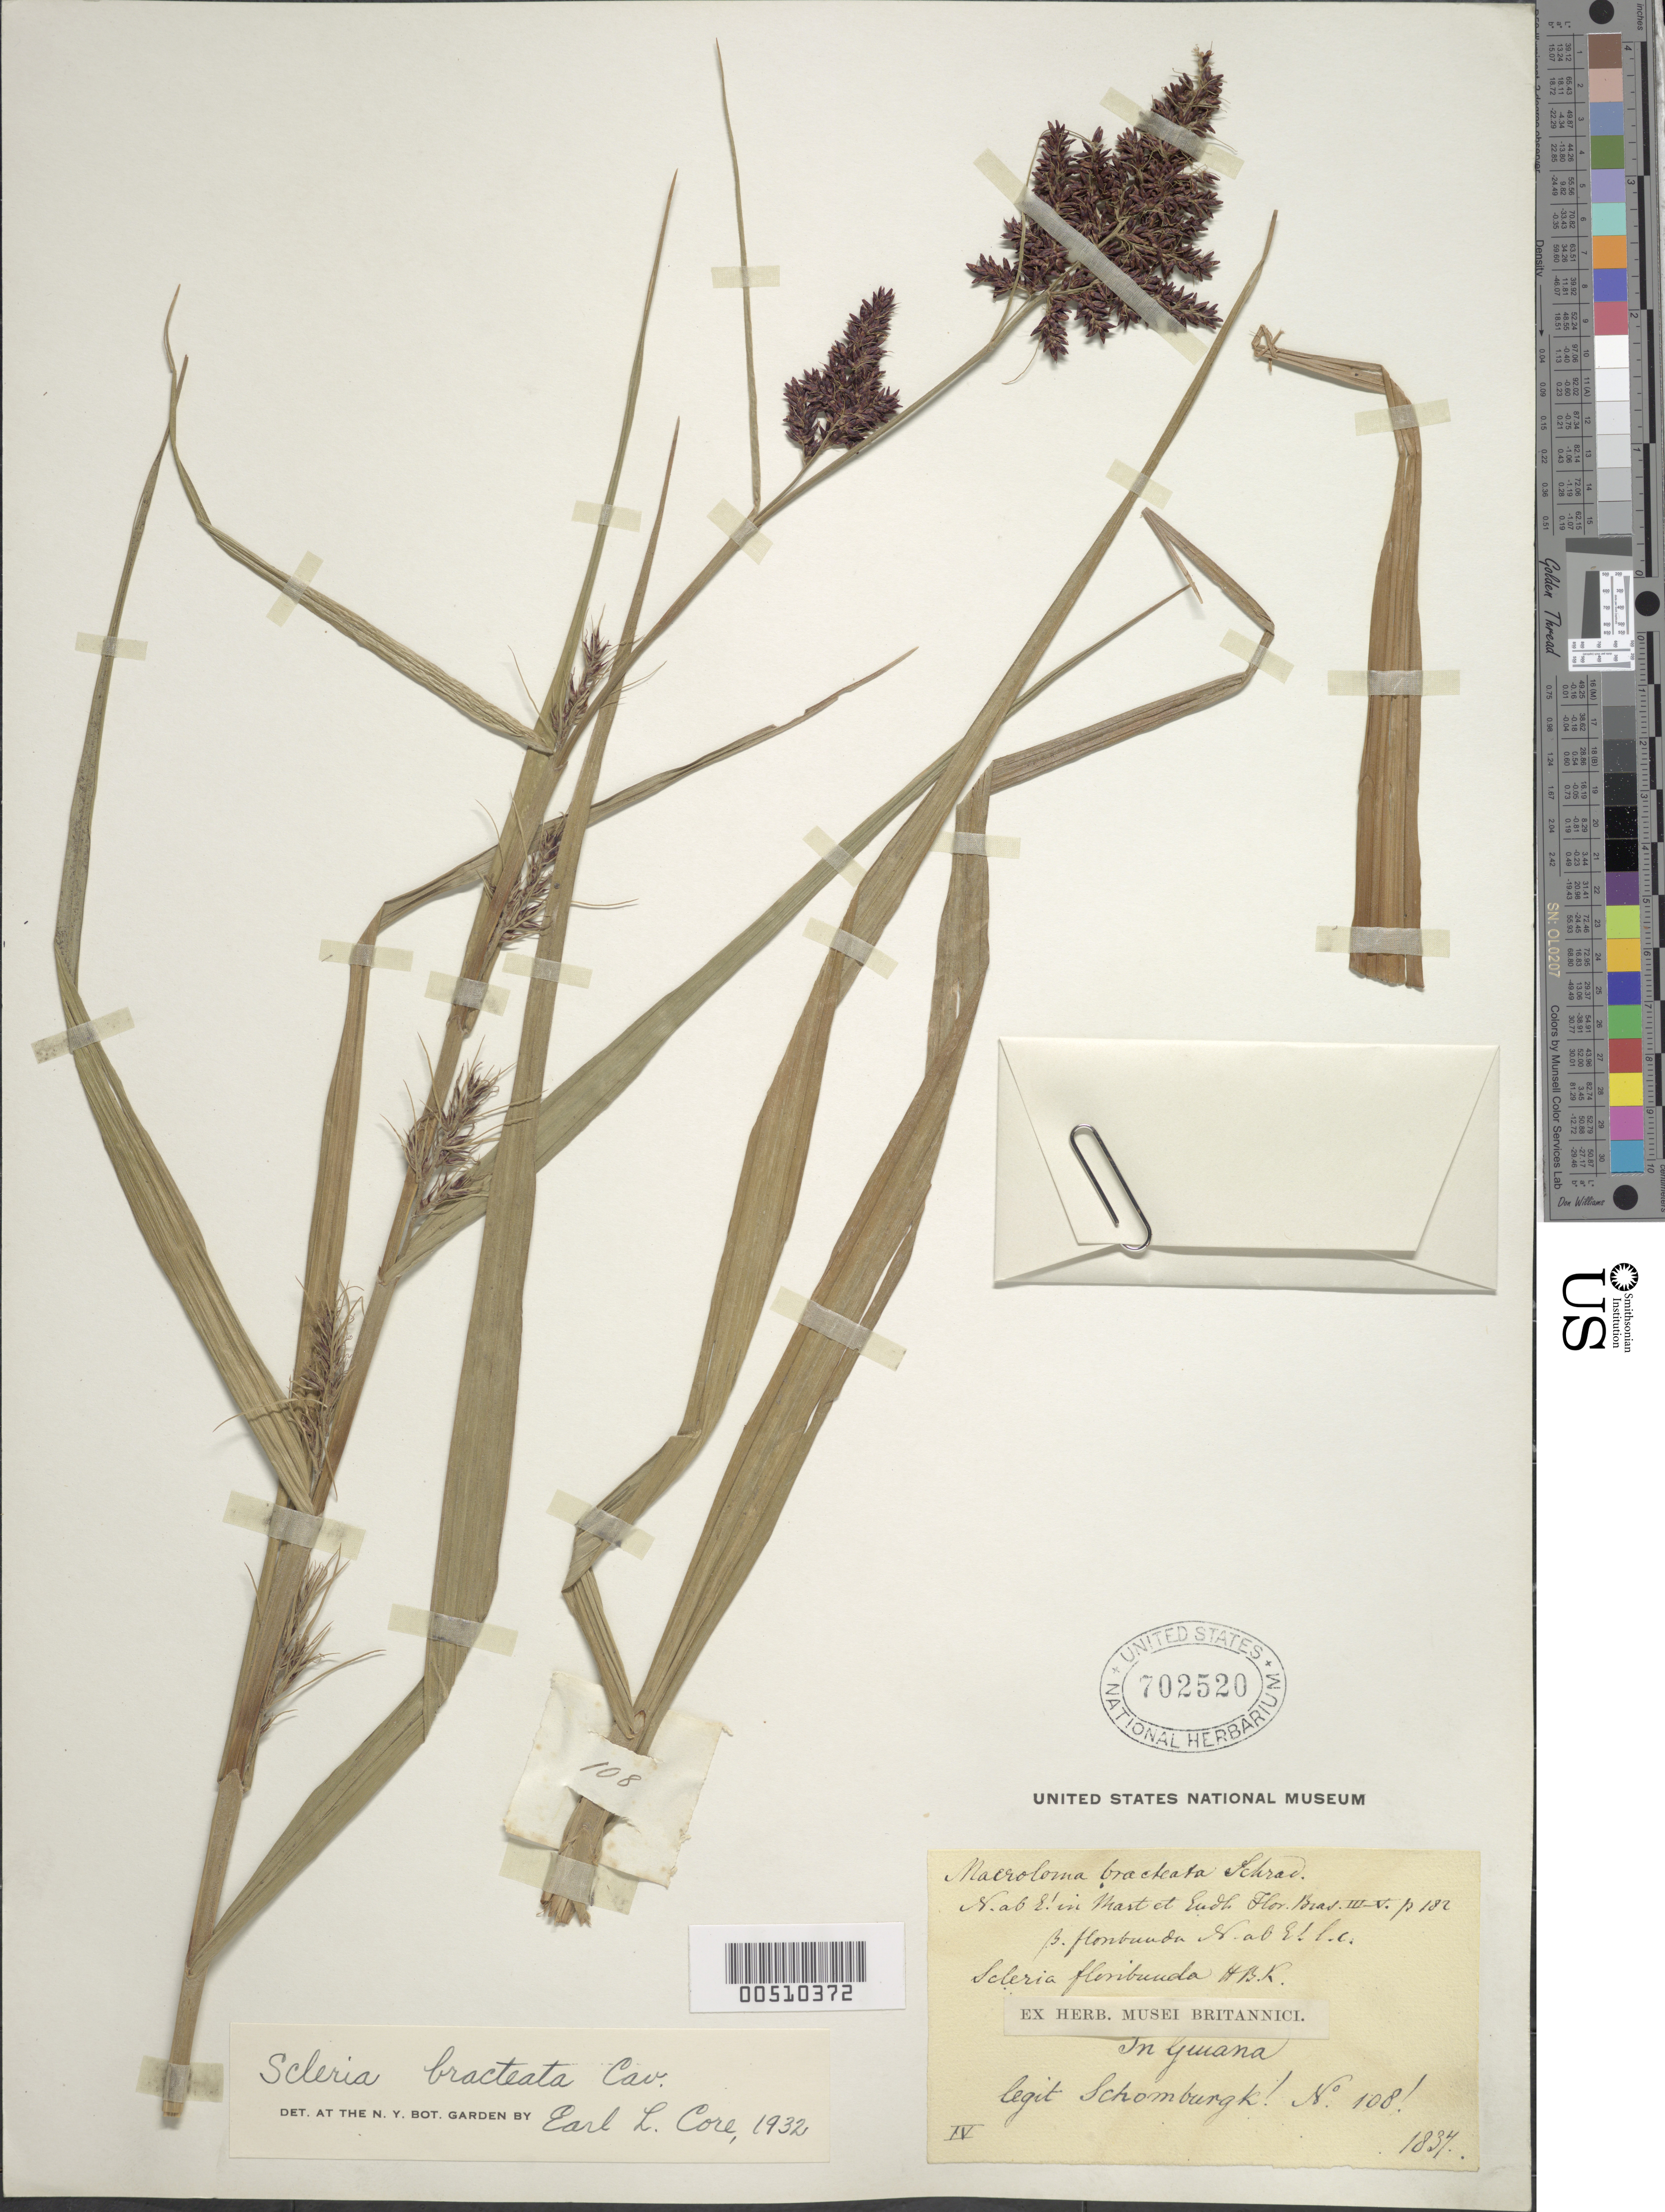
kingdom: Plantae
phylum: Tracheophyta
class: Liliopsida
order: Poales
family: Cyperaceae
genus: Scleria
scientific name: Scleria bracteata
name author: Cav.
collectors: M. R. Schomburgk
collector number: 108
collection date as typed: Apr 1834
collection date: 1834-04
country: Guyana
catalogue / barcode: US 702520